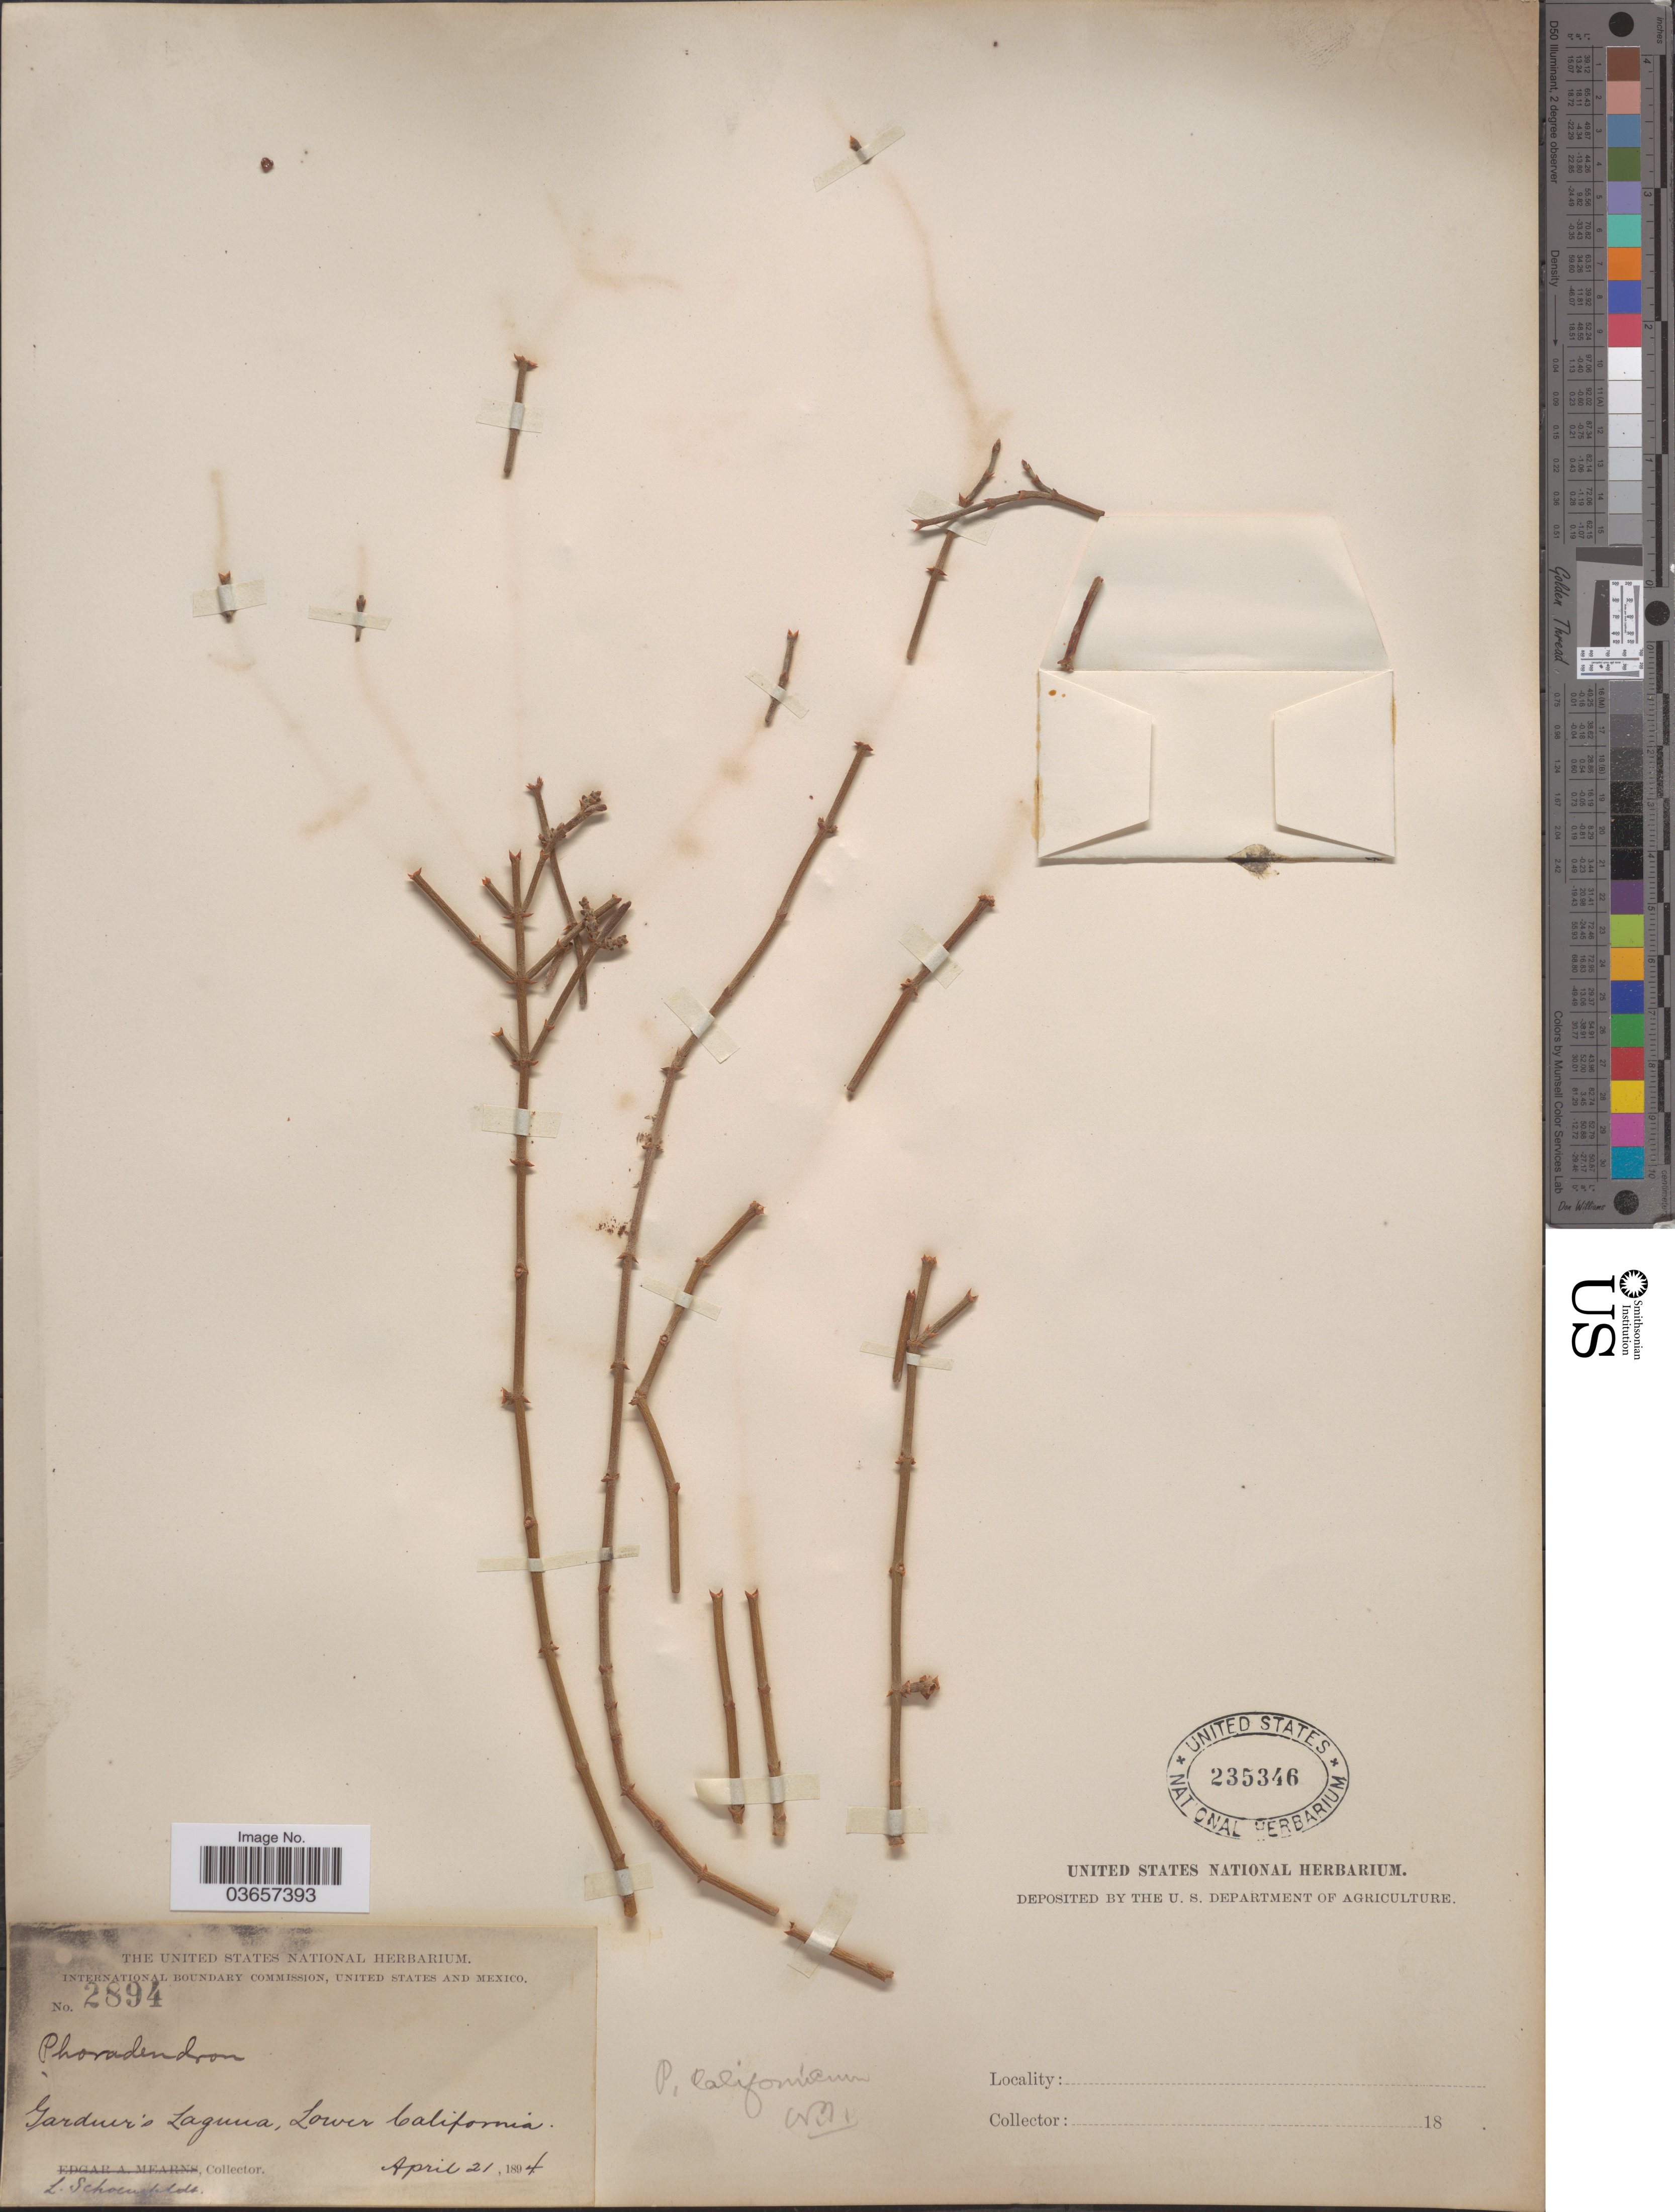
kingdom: Plantae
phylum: Tracheophyta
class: Magnoliopsida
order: Santalales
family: Viscaceae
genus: Phoradendron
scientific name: Phoradendron californicum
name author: Nutt.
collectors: L. Schoenfeldt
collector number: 2894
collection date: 1894-04-21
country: Mexico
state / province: Baja California Norte / Baja California Sur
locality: Gardner's Laguna, Lower California.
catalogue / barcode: US 235346